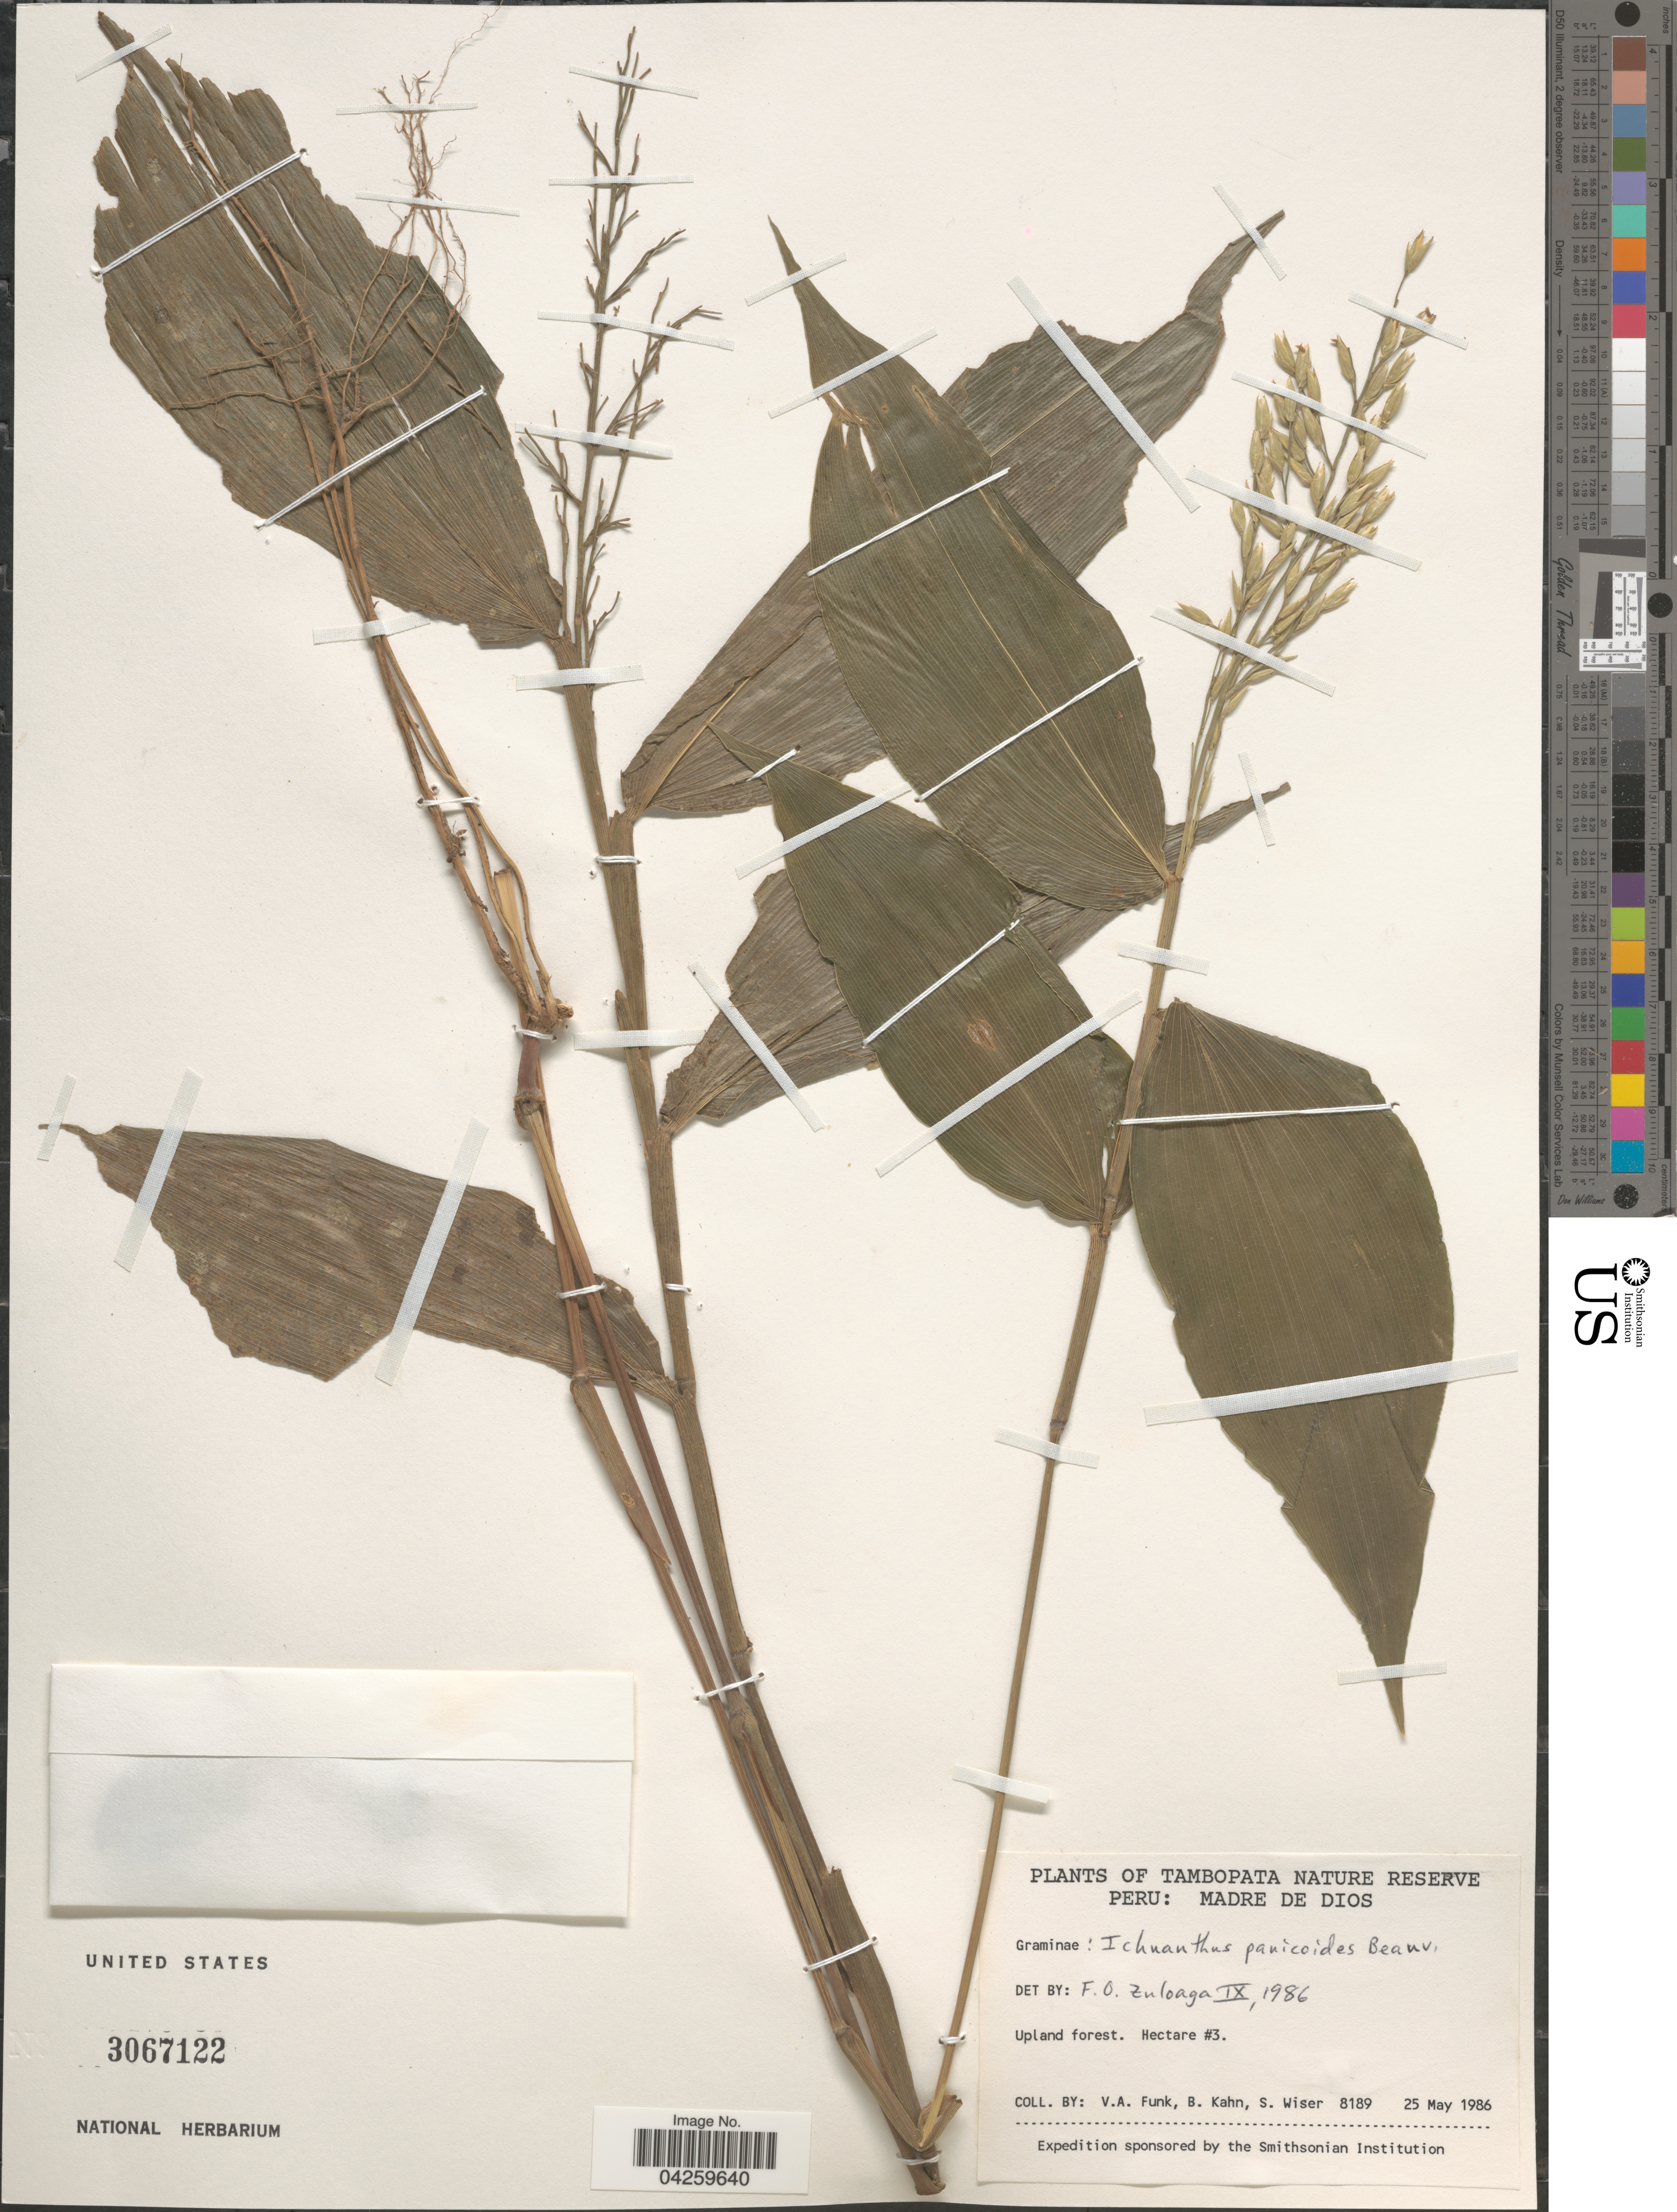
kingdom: Plantae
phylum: Tracheophyta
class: Liliopsida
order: Poales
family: Poaceae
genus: Ichnanthus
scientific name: Ichnanthus panicoides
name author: P. Beauv.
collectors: V. Funk, B. Kahn & S. Wiser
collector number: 8189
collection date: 1986-05-25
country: Peru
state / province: Madre de Dios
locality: Tambopata Nature Reserve. Upland forest. Hectare #3.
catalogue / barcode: US 3067122